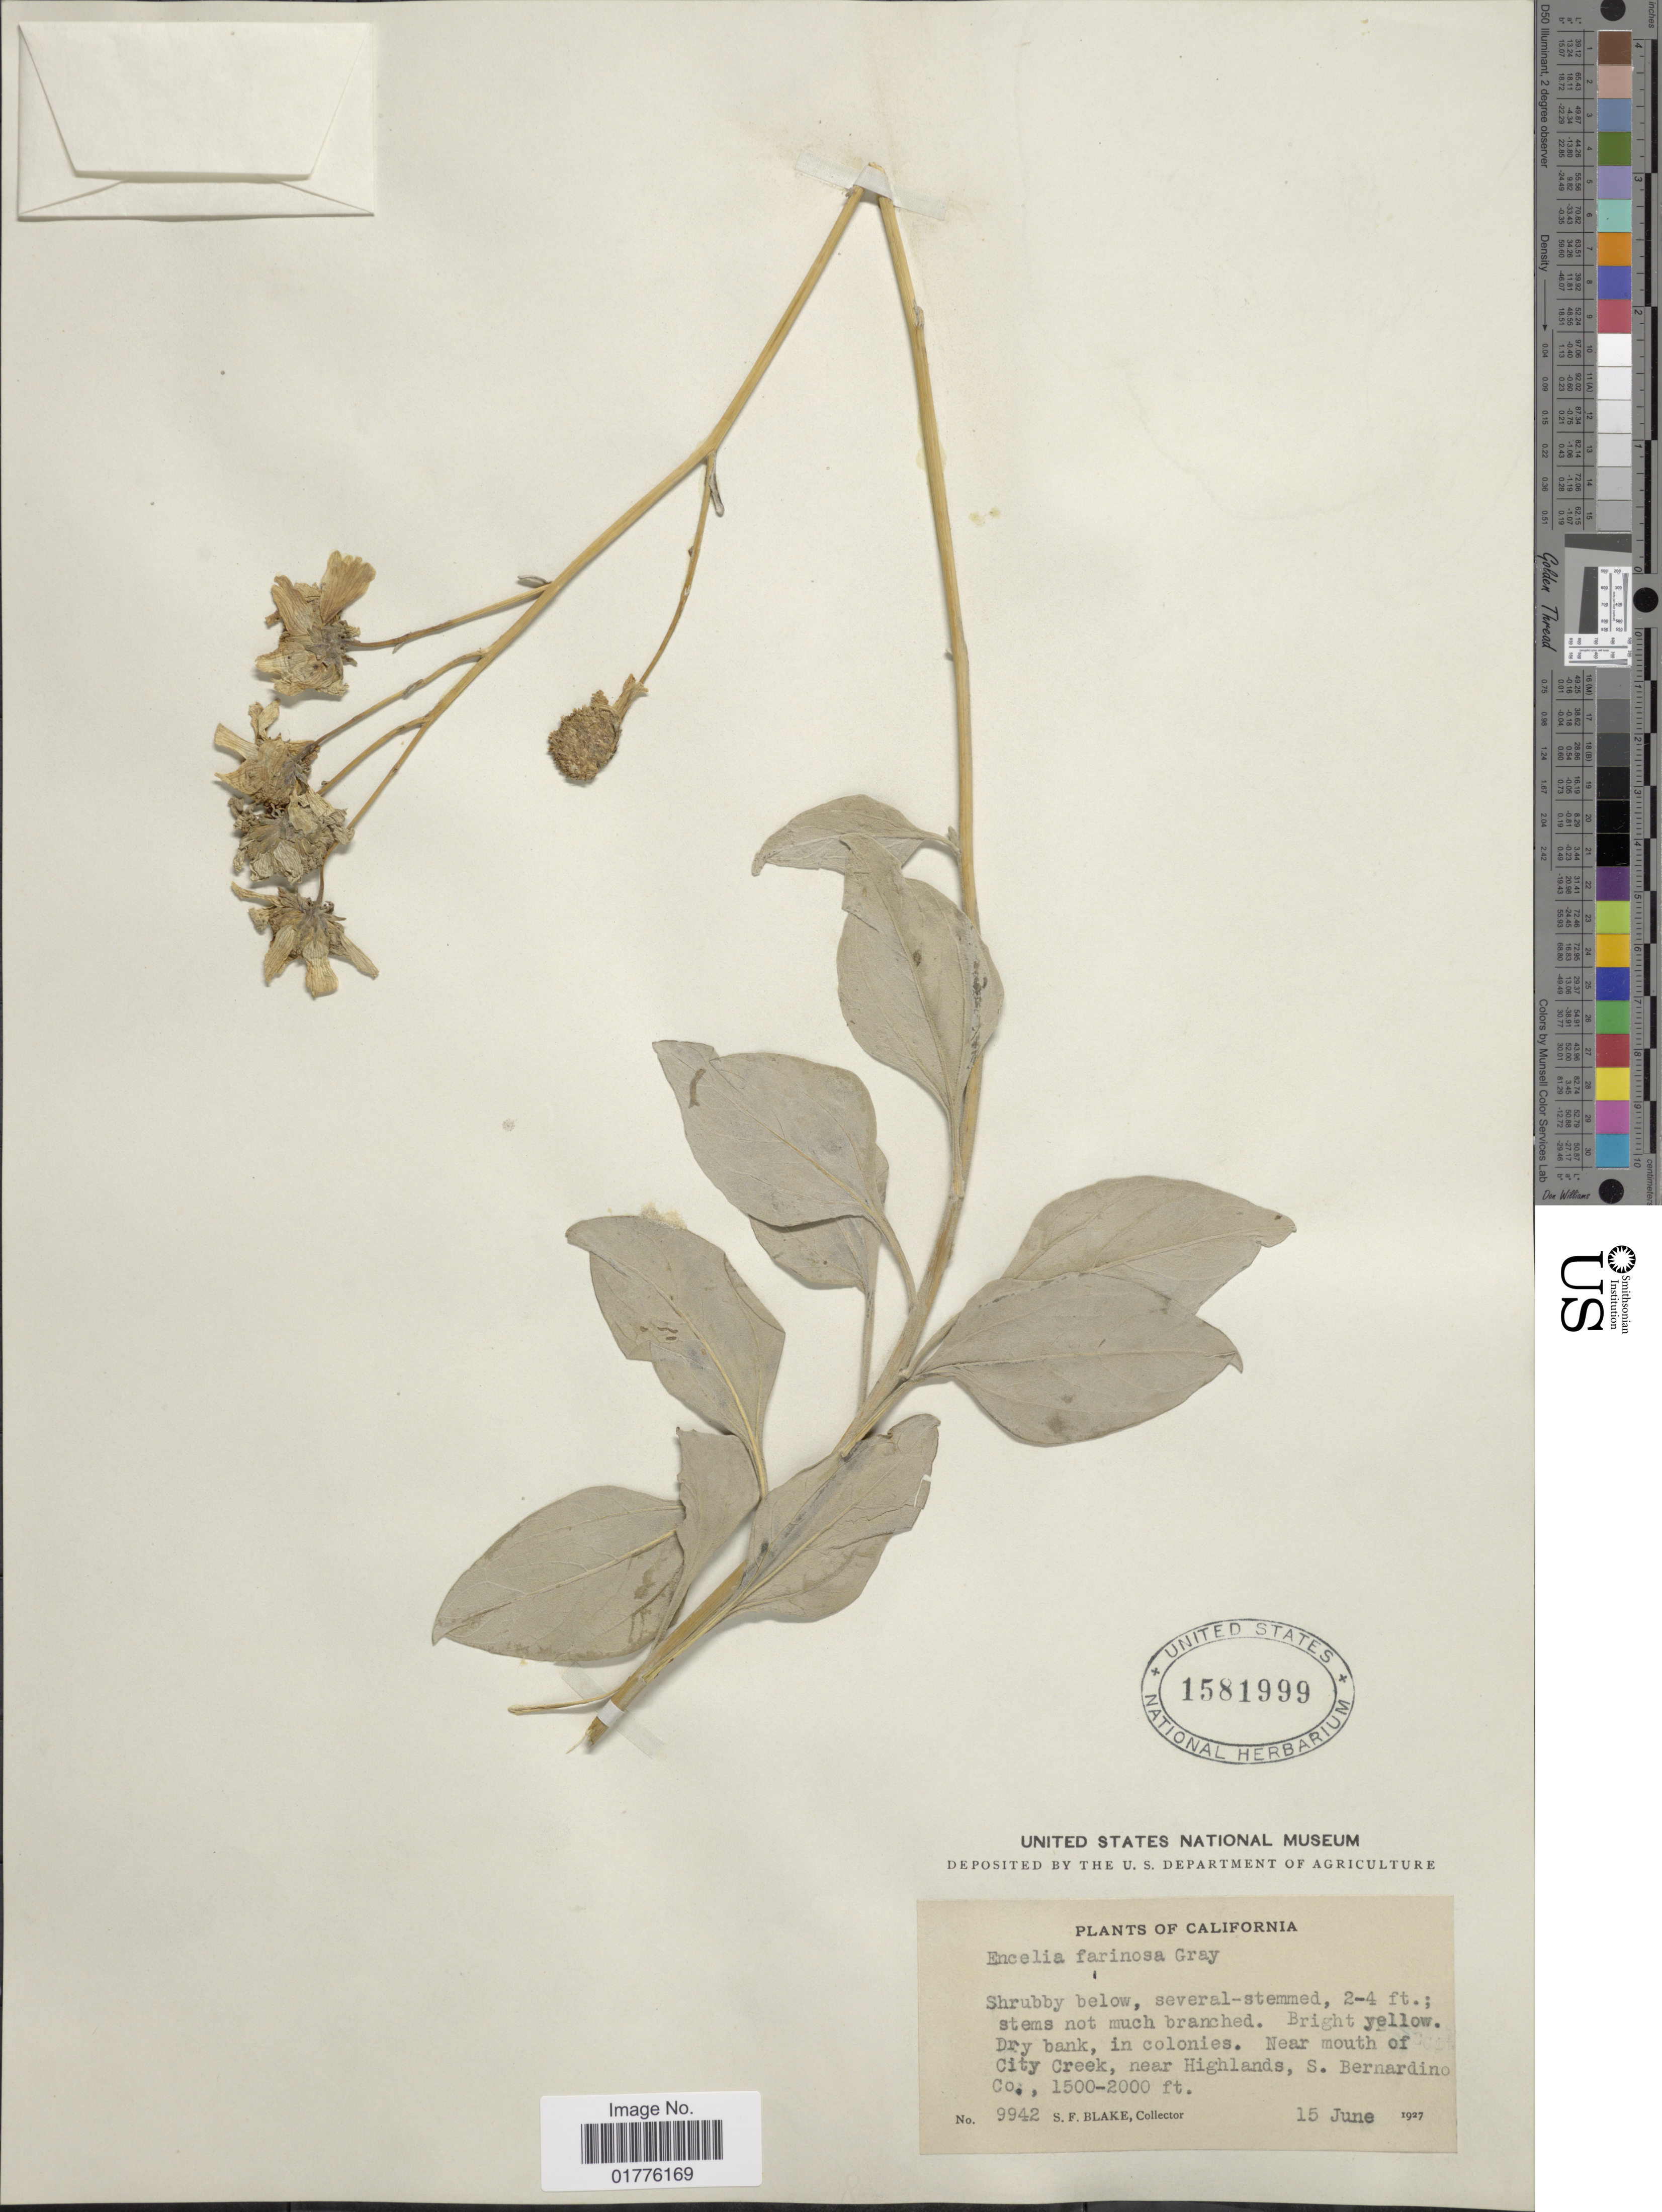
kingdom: Plantae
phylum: Tracheophyta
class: Magnoliopsida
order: Asterales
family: Asteraceae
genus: Encelia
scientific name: Encelia farinosa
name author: A. Gray ex Torr. in Emory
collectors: S. Blake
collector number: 9942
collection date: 1927-06-15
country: United States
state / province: California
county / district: San Bernardino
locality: California. Dry bank, in colonies. Near mouth of City Creek, near Highlands, S. Bernardino Co.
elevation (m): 457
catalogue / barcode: US 1581999